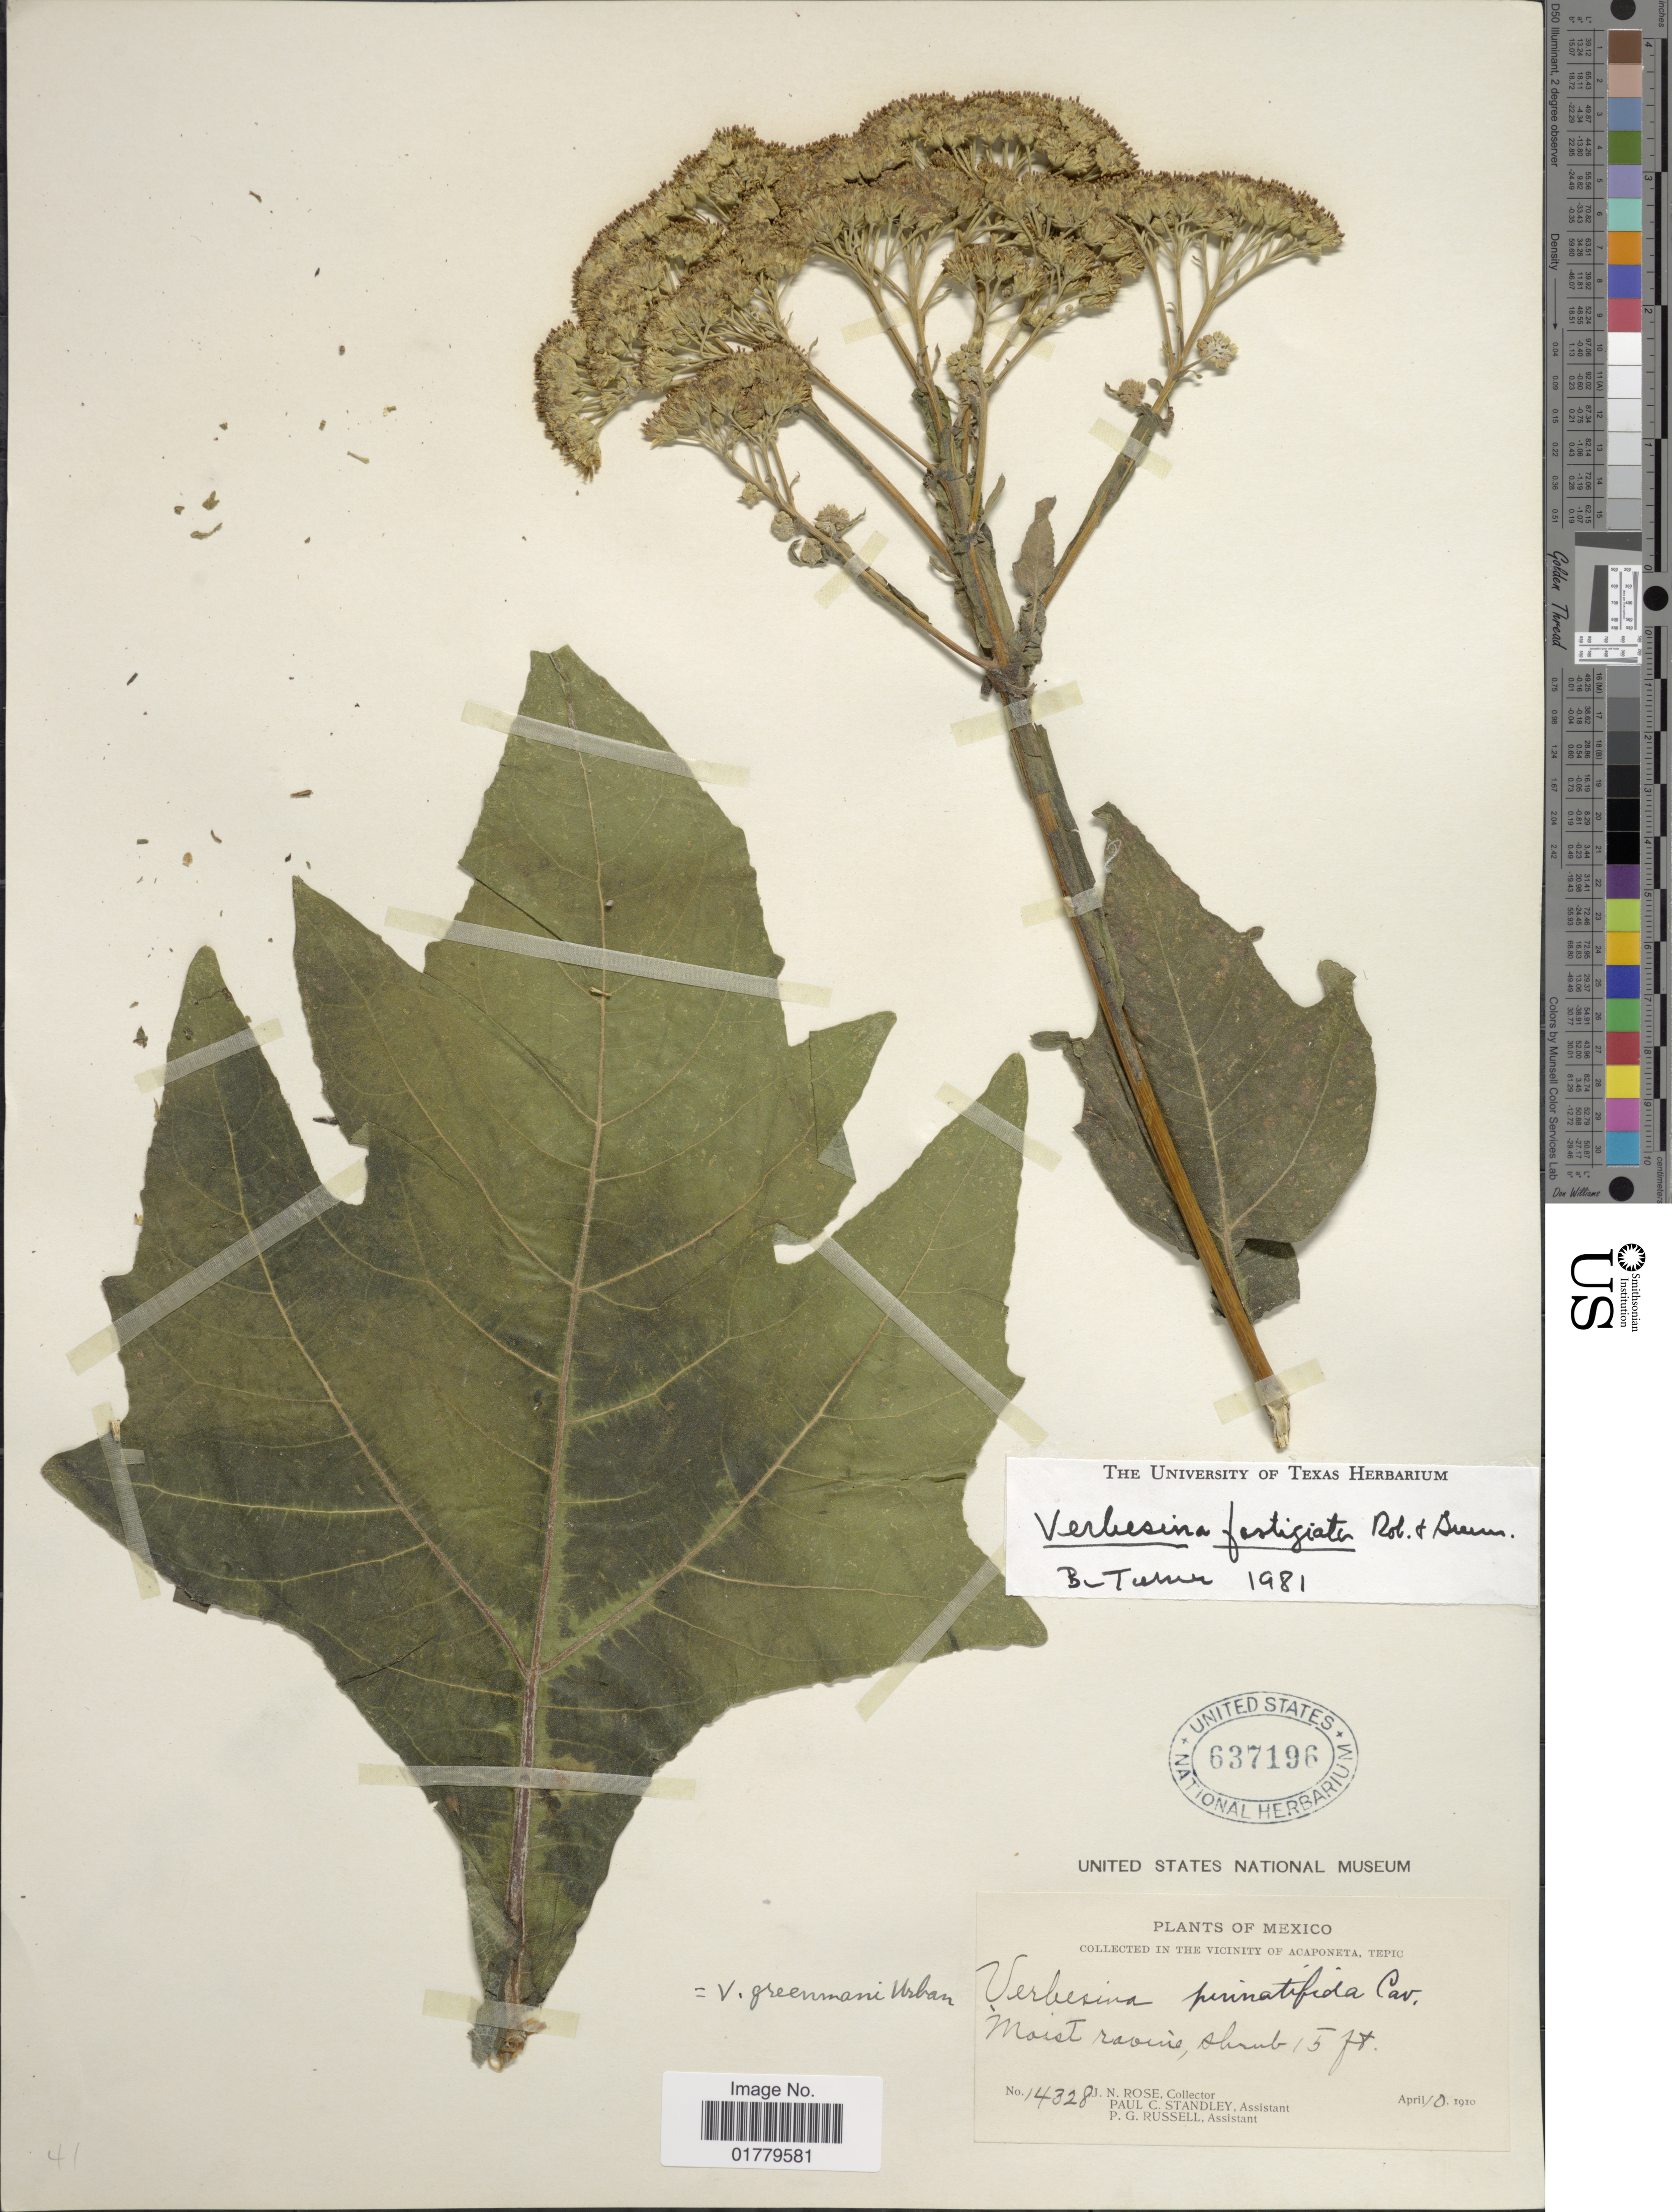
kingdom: Plantae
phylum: Tracheophyta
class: Magnoliopsida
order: Asterales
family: Asteraceae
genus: Verbesina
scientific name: Verbesina fastigiata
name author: B.L. Rob. & Greenm.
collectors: J. N. Rose, P. C. Standley & P. G. Russell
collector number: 14328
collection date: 1910-04-10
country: Mexico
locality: In the vicinity of Acopenta, Tepic. Moist ravine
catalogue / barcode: US 637196